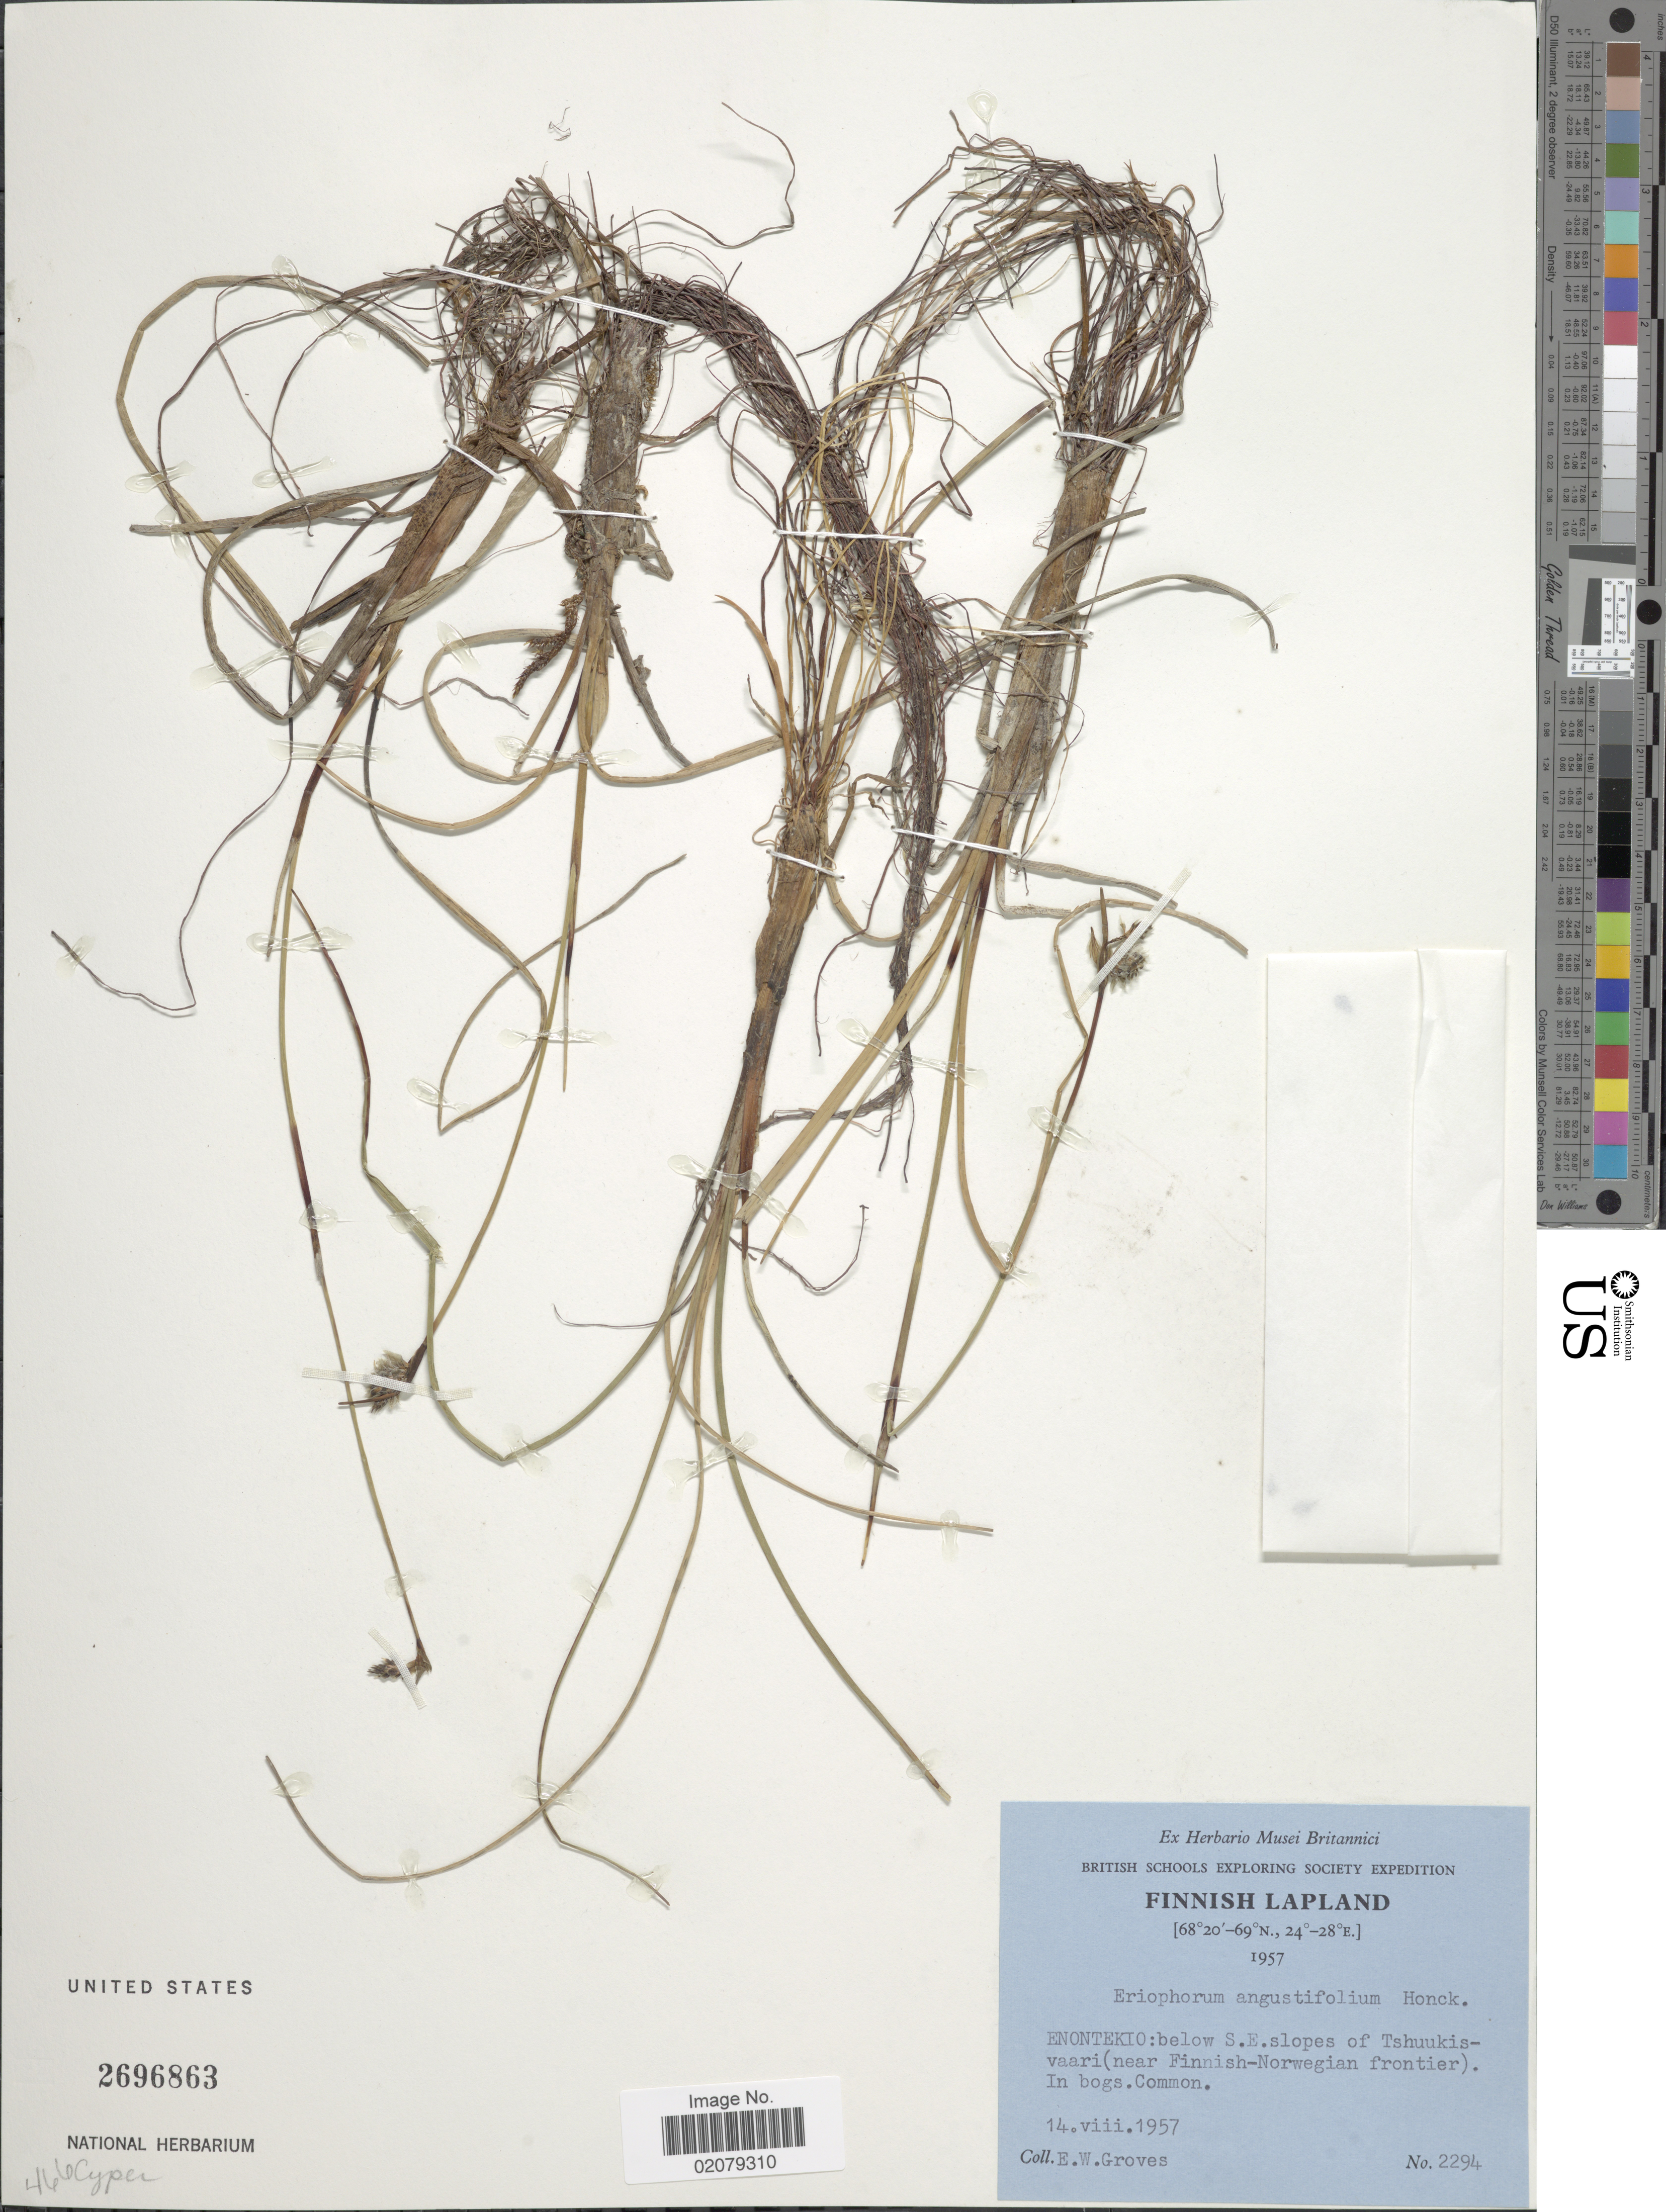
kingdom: Plantae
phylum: Tracheophyta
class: Liliopsida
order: Poales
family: Cyperaceae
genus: Eriophorum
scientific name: Eriophorum angustifolium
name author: Honck.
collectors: E. Groves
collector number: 2294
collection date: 1957-08-14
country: Finland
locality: Finnish Lapland, Enontekio: below S.E. slopes of Tshuukisvaari (near Finnish-Norwegian frontier)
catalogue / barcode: US 2696863